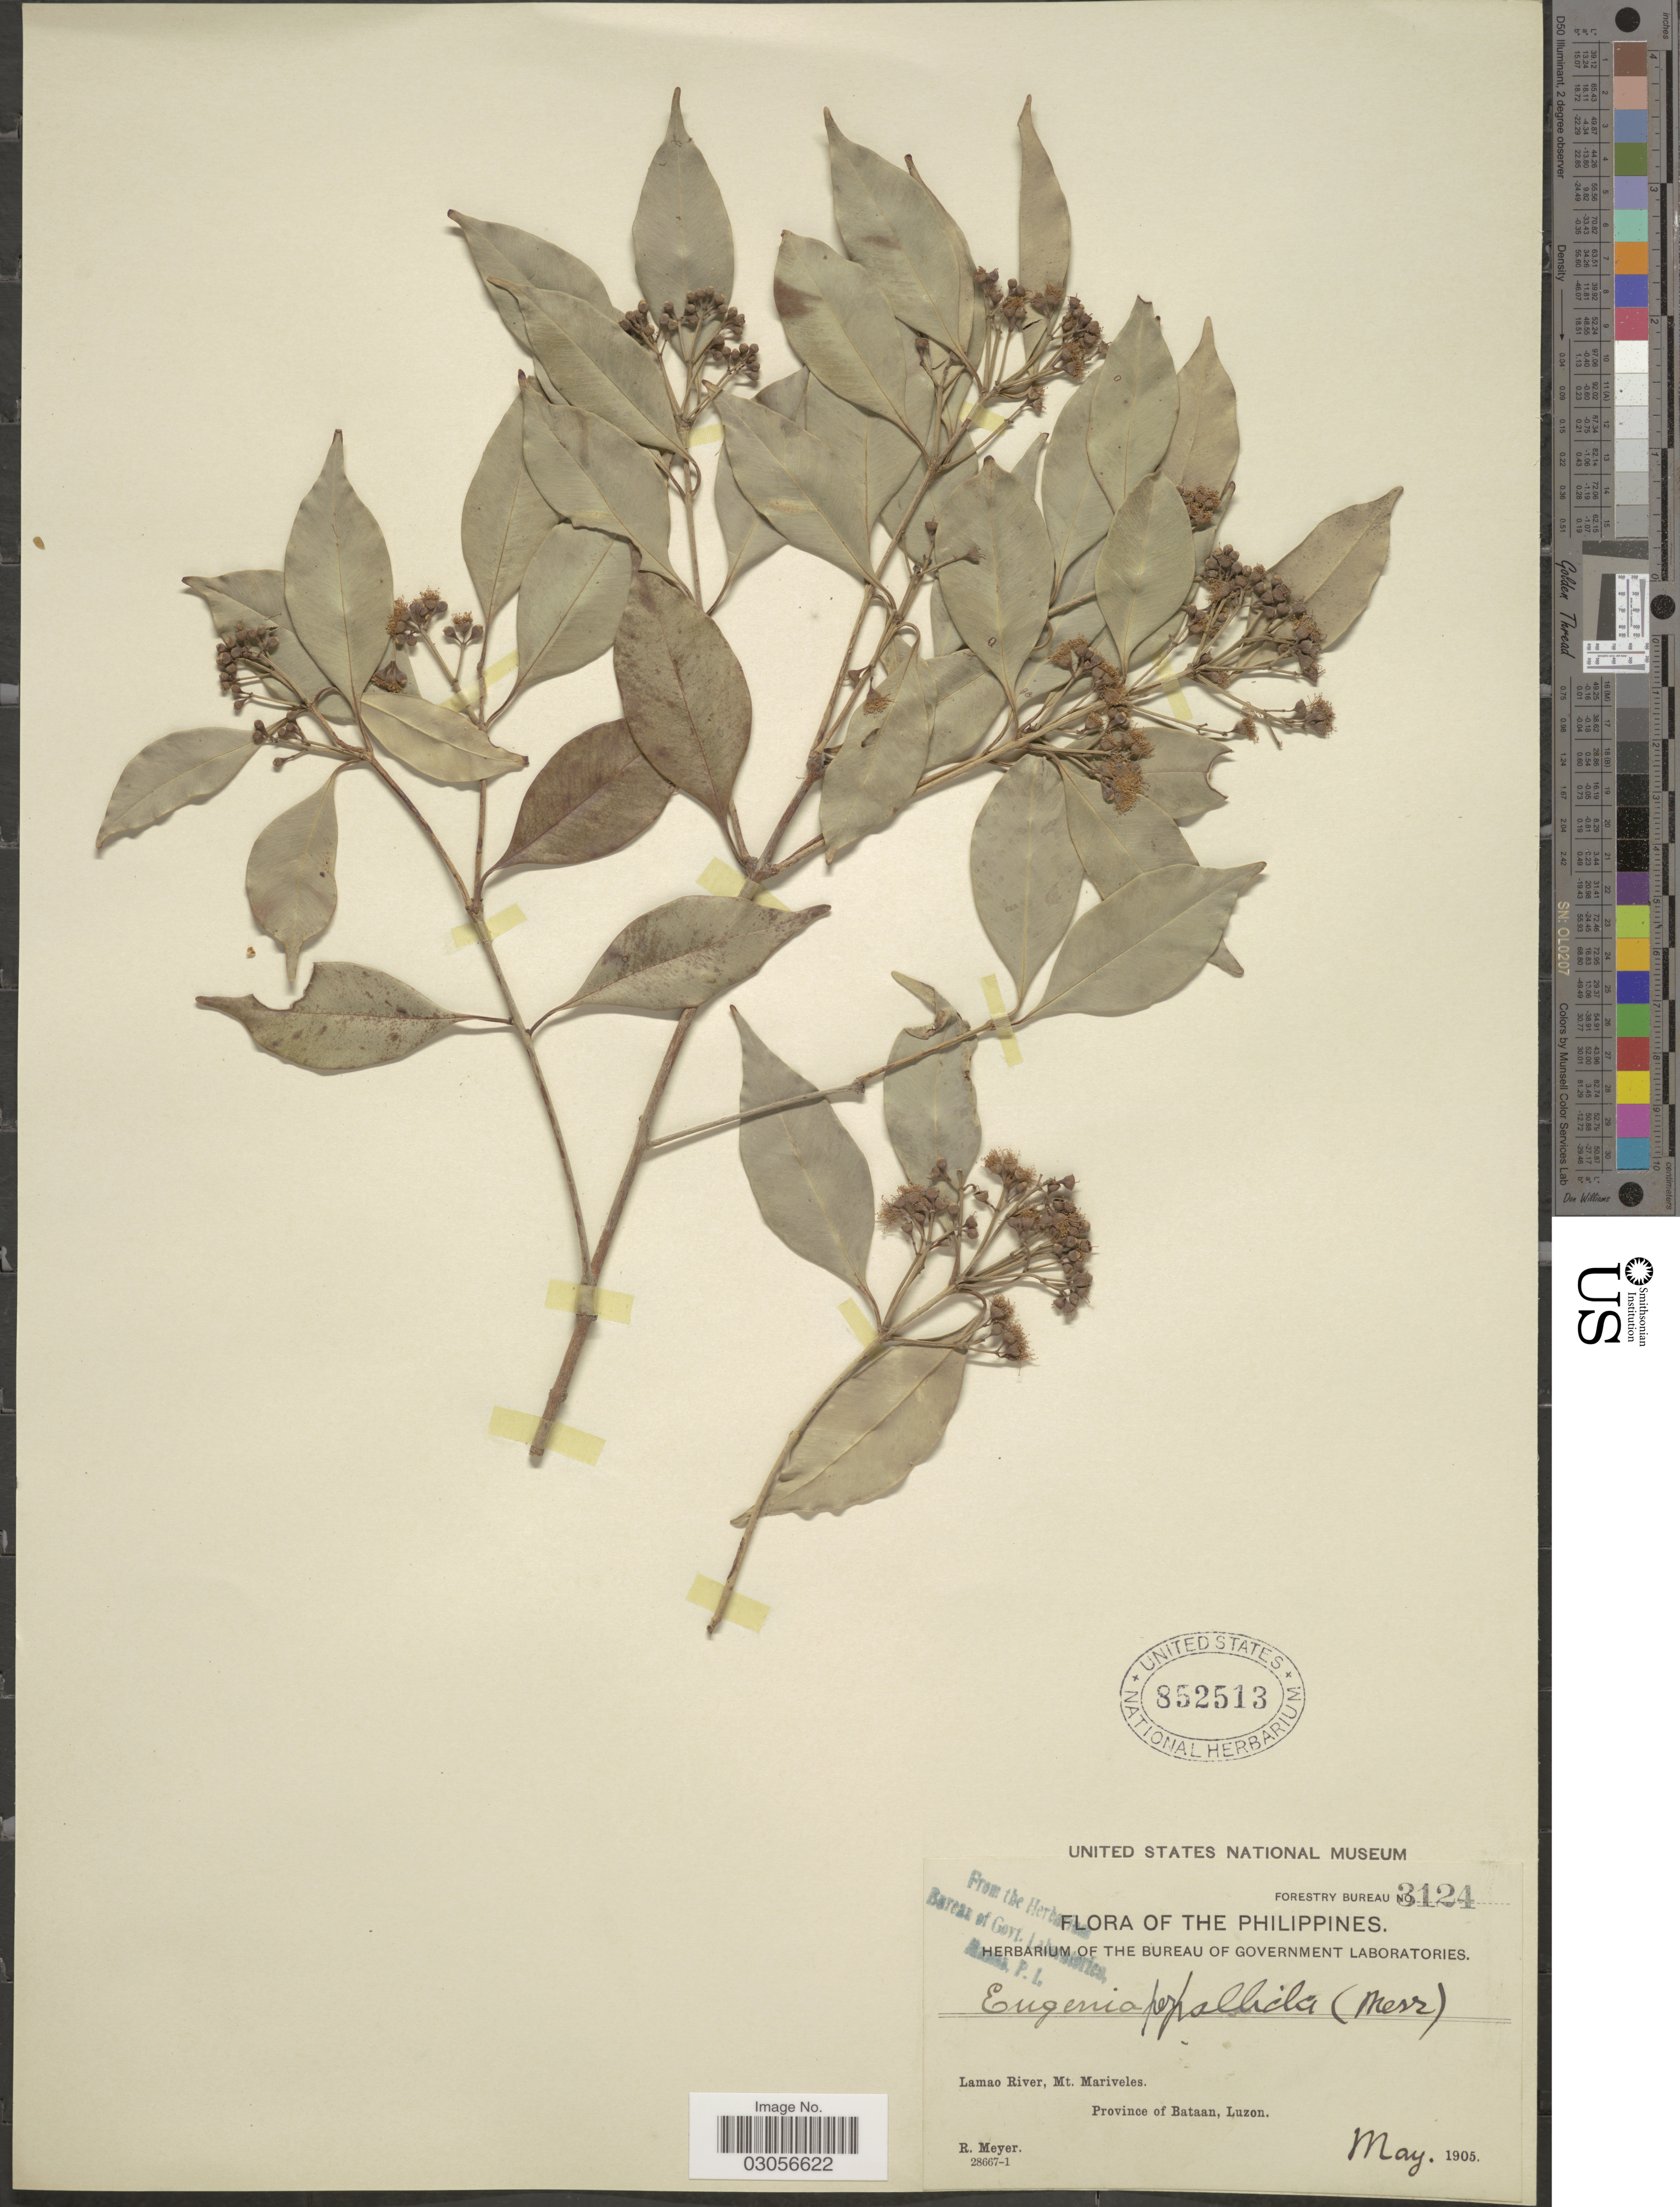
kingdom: Plantae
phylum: Tracheophyta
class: Magnoliopsida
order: Myrtales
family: Myrtaceae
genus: Syzygium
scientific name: Syzygium pallidum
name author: Merr.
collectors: R. Meyer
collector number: Forestry Bureau 3124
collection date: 1905-05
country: Philippines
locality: Lamao River, Mt. Mariveles, Province of Bataan, Luzon.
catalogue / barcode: US 852513